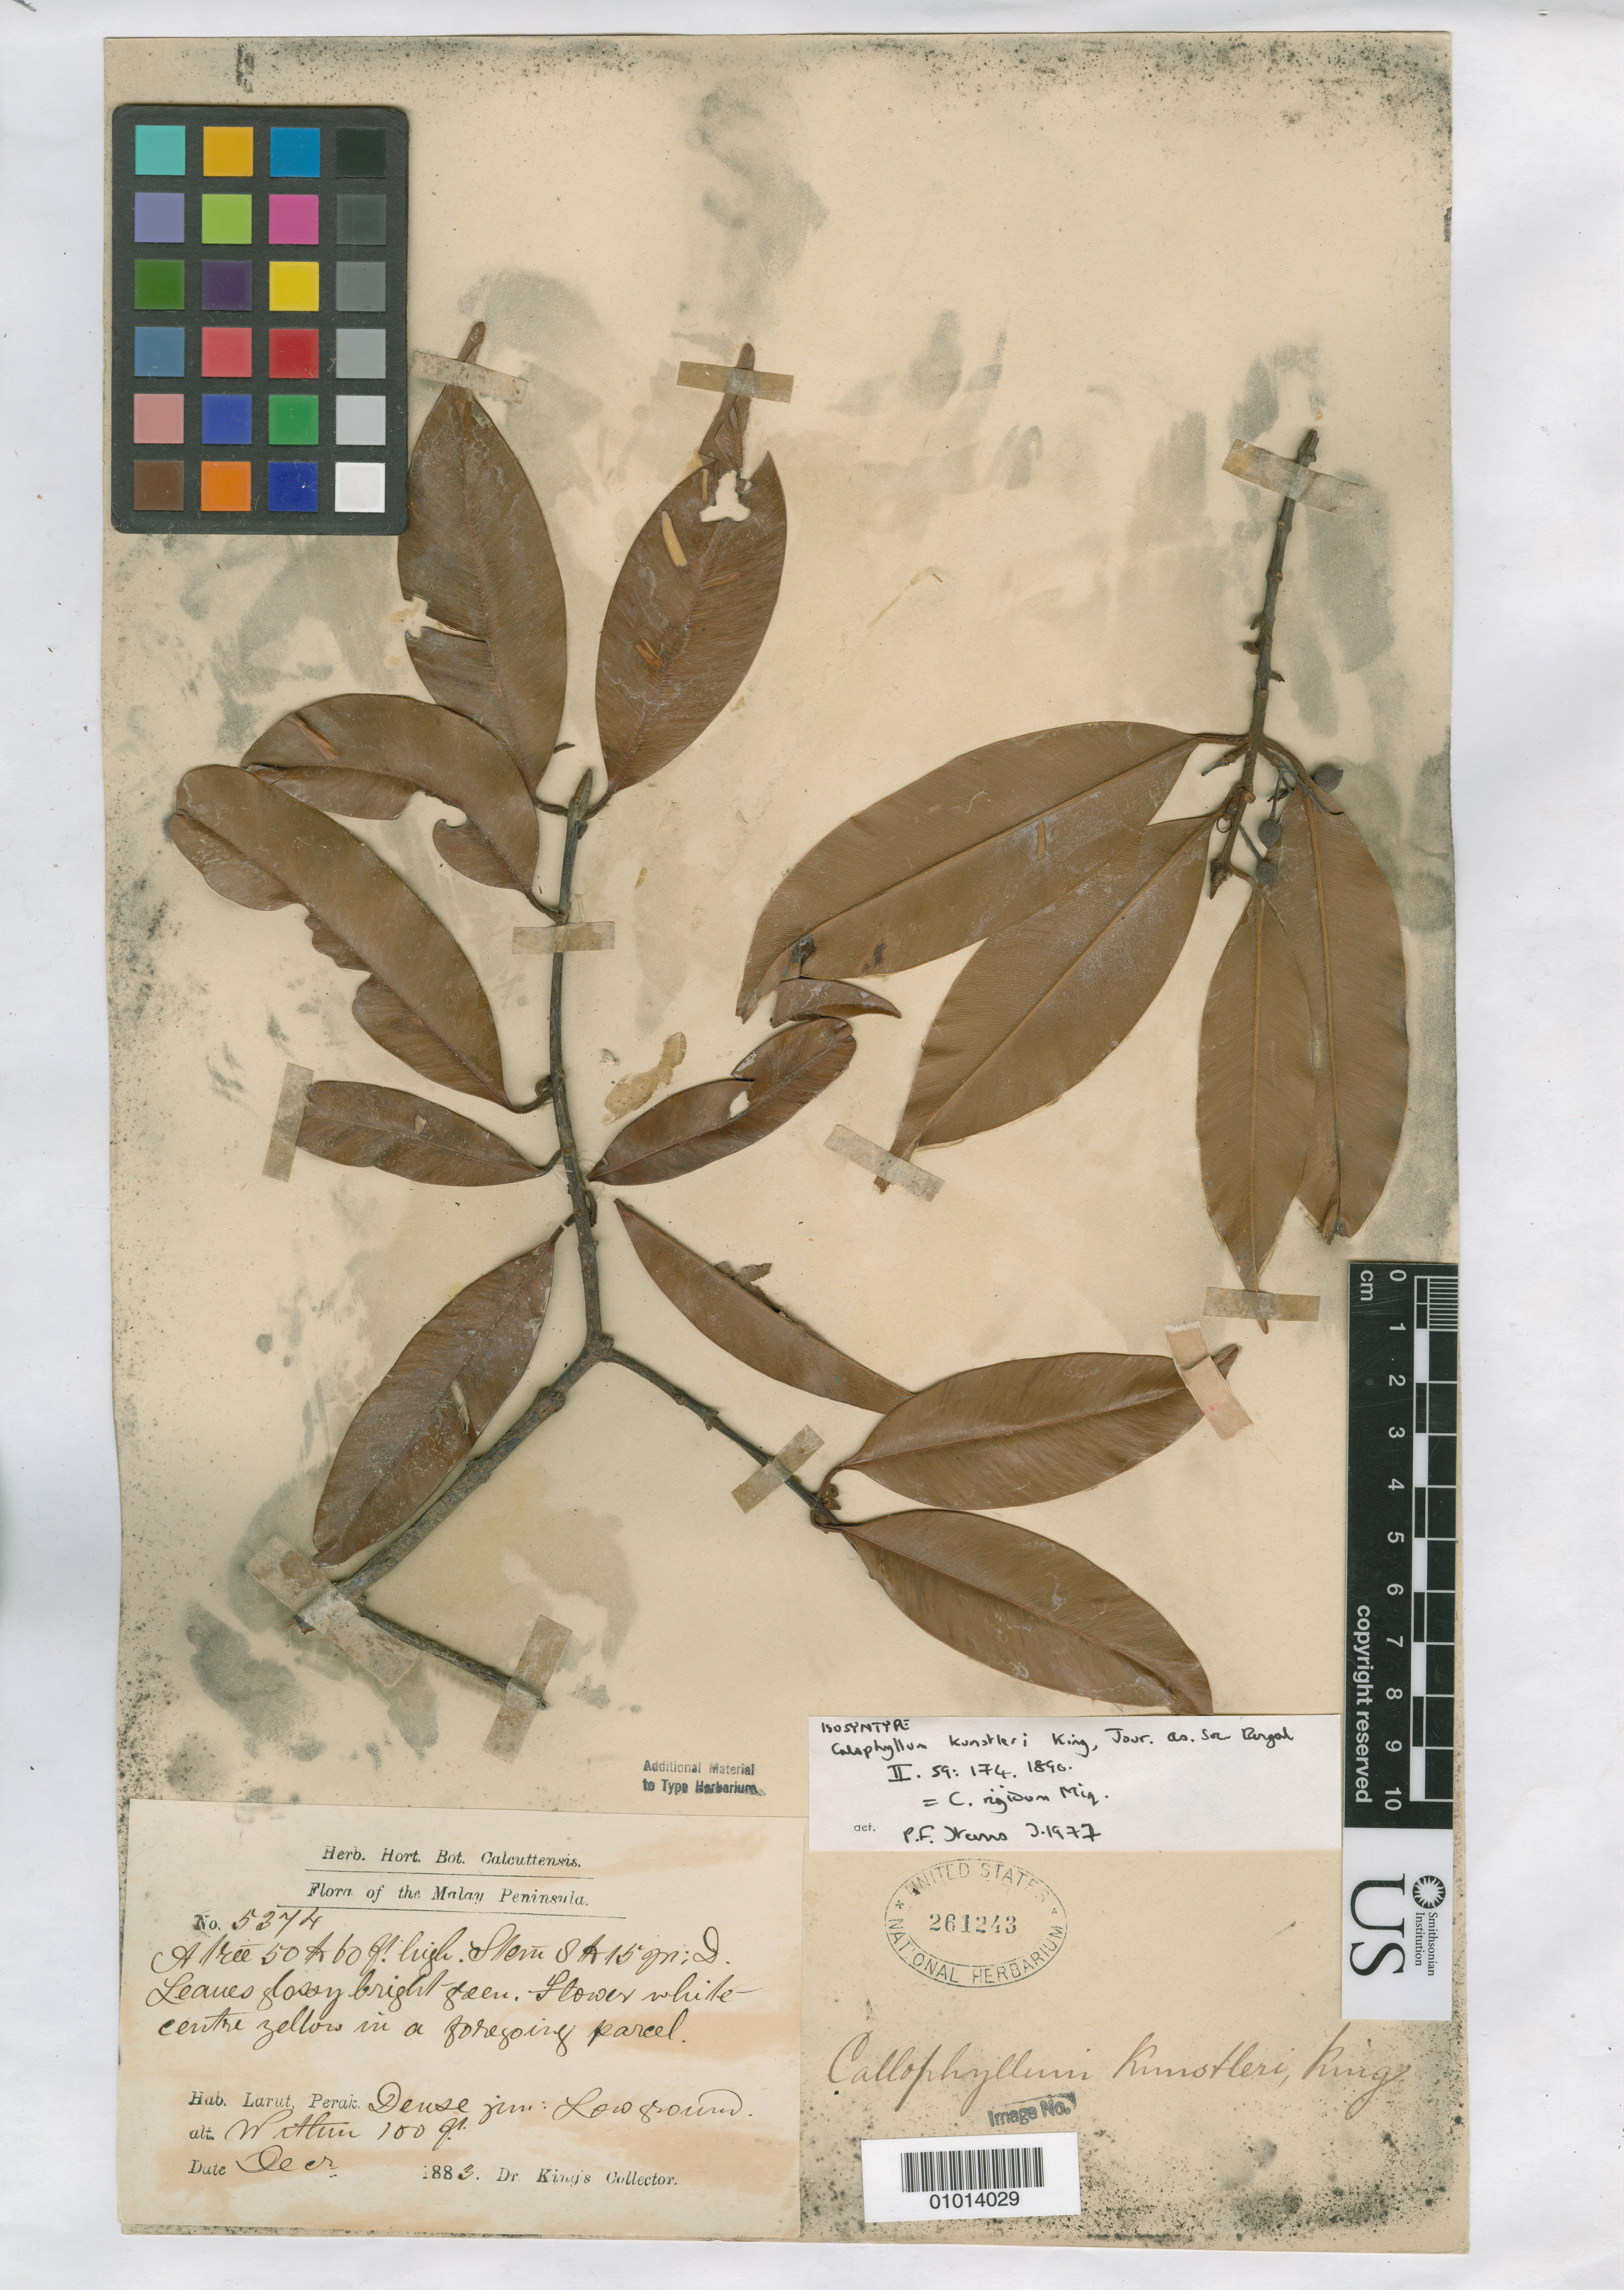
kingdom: Plantae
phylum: Tracheophyta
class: Magnoliopsida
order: Malpighiales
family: Calophyllaceae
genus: Calophyllum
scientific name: Calophyllum kunstleri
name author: King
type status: Isosyntype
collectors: Dr. King's collector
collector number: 5374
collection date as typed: Dec 1883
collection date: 1883-12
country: Malaysia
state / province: Perak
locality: Larut.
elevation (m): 30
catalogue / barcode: US 261243